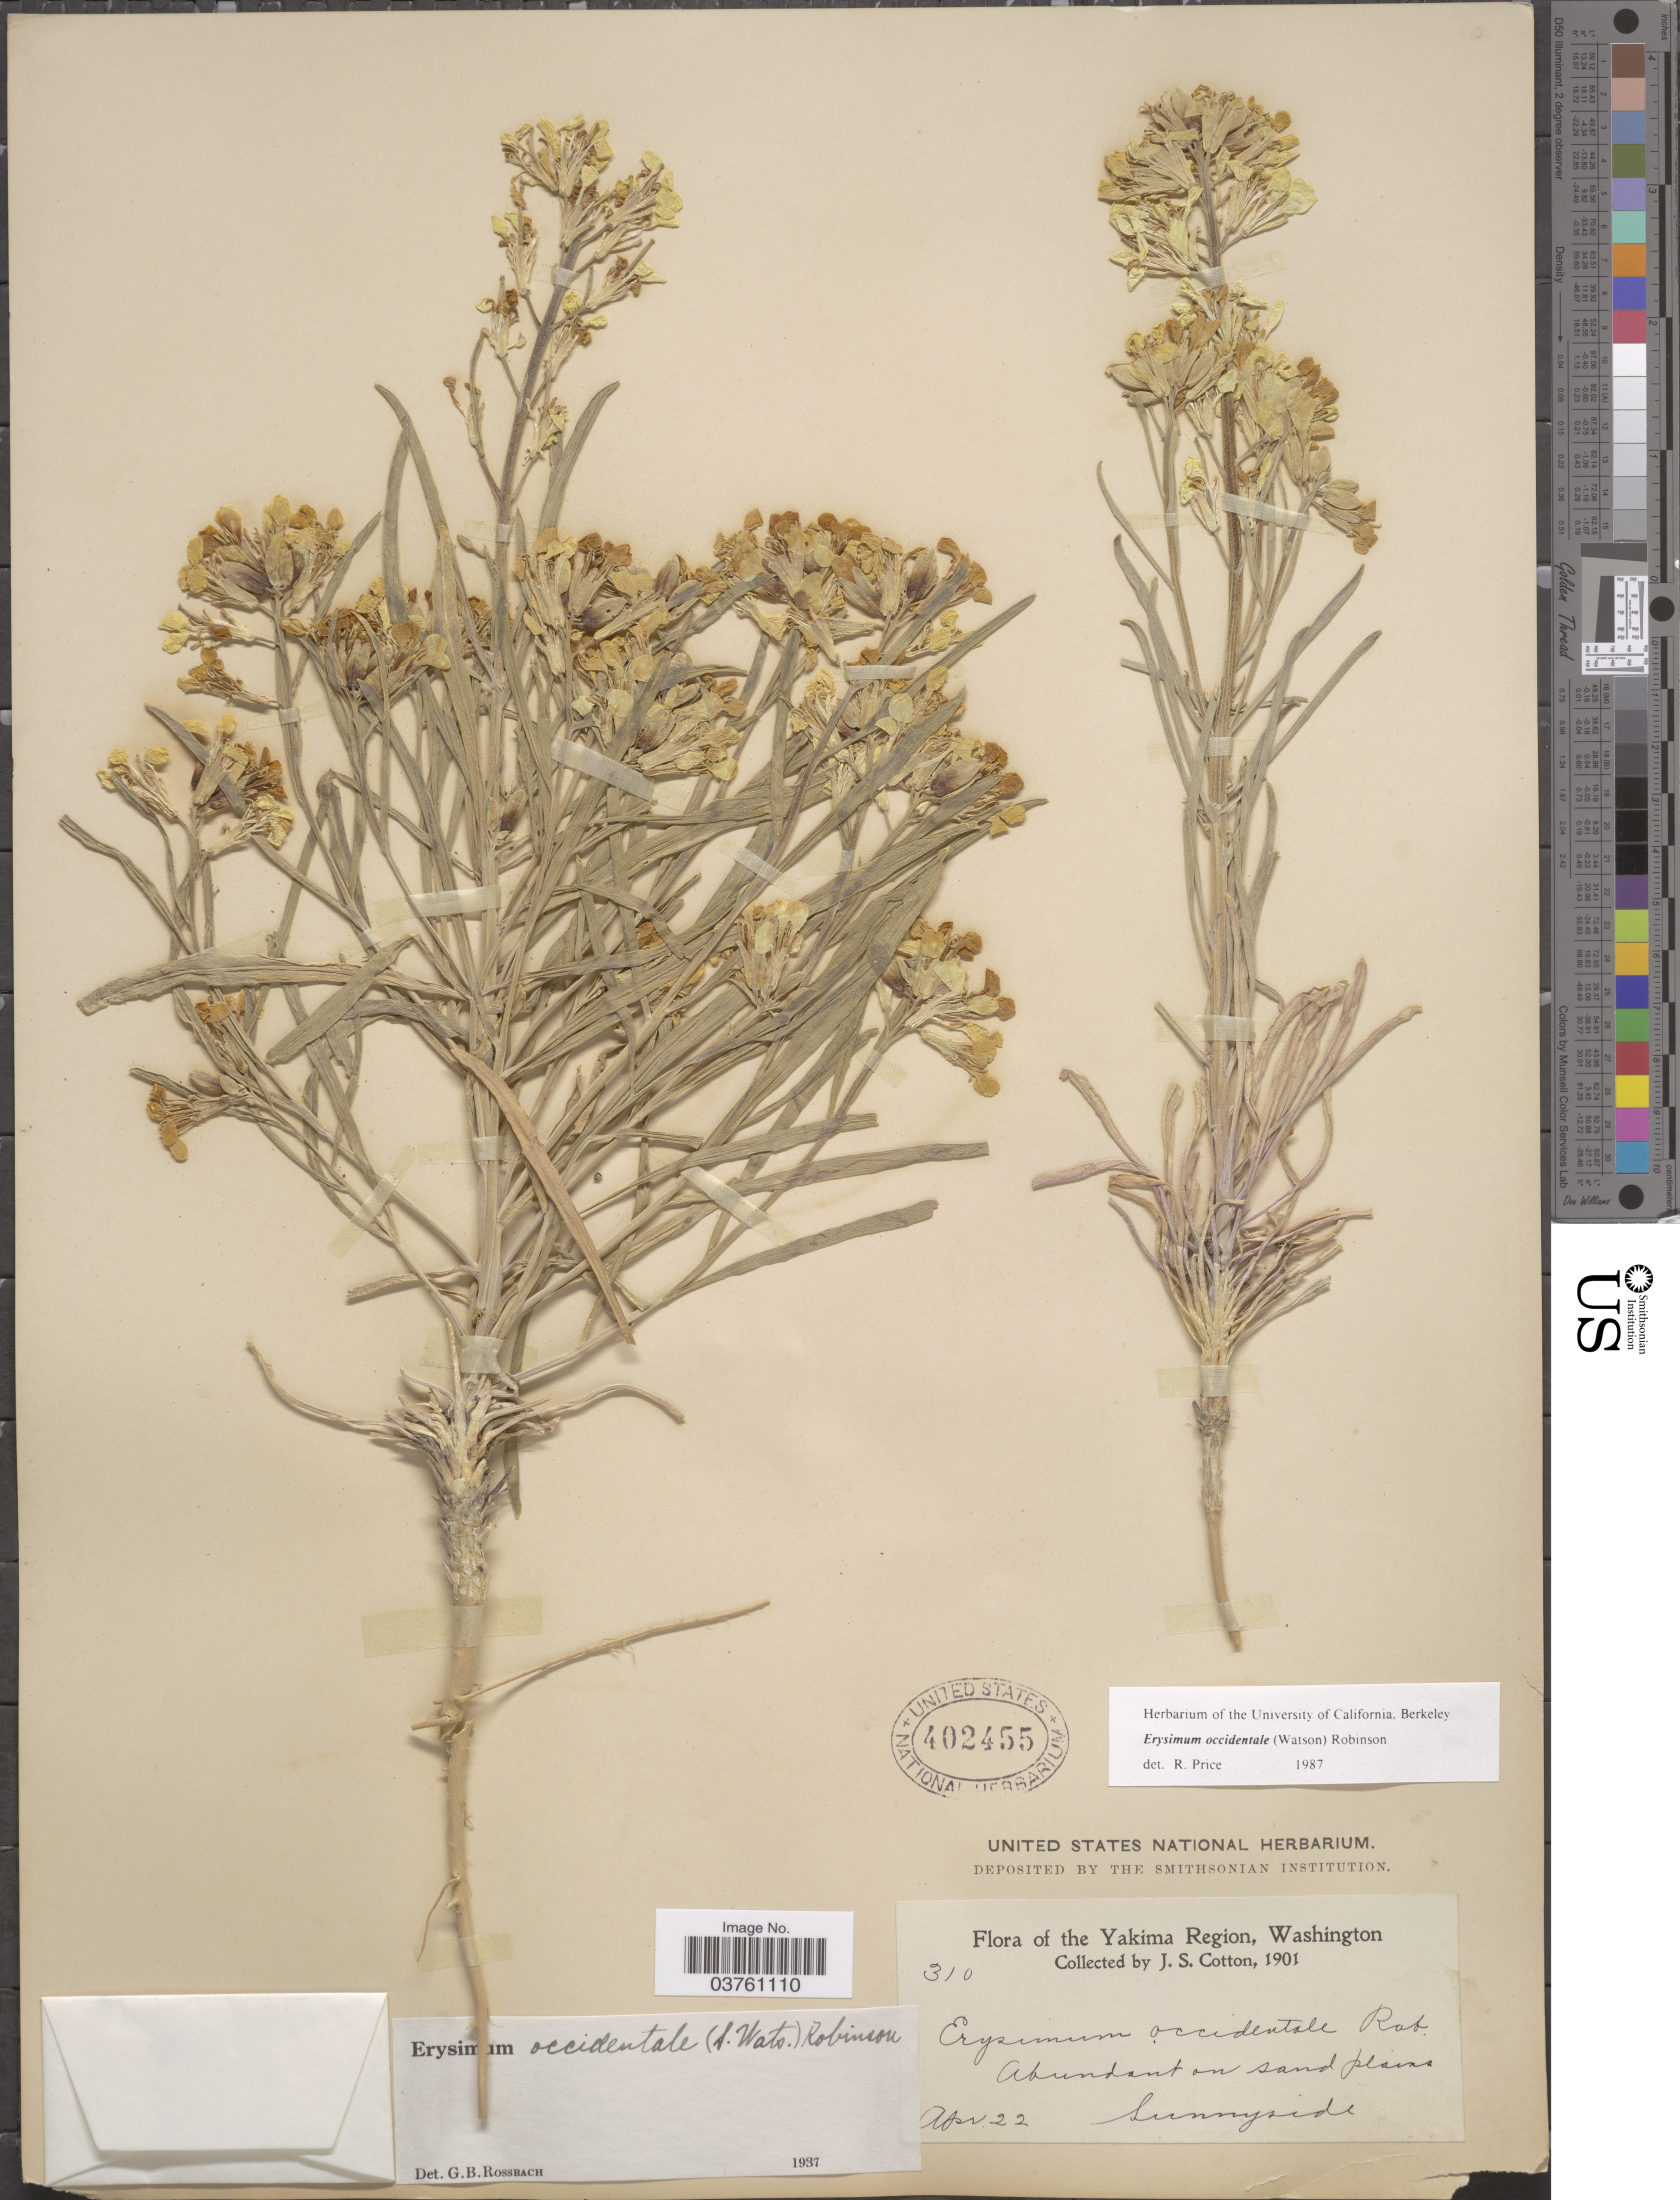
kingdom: Plantae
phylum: Tracheophyta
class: Magnoliopsida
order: Brassicales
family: Brassicaceae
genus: Erysimum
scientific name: Erysimum occidentale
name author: (S. Watson) B.L. Rob.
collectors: J. S. Cotton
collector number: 310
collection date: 1901-04-22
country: United States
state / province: Washington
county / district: Yakima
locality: The Yakima Region. Sunnyside.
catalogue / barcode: US 402455